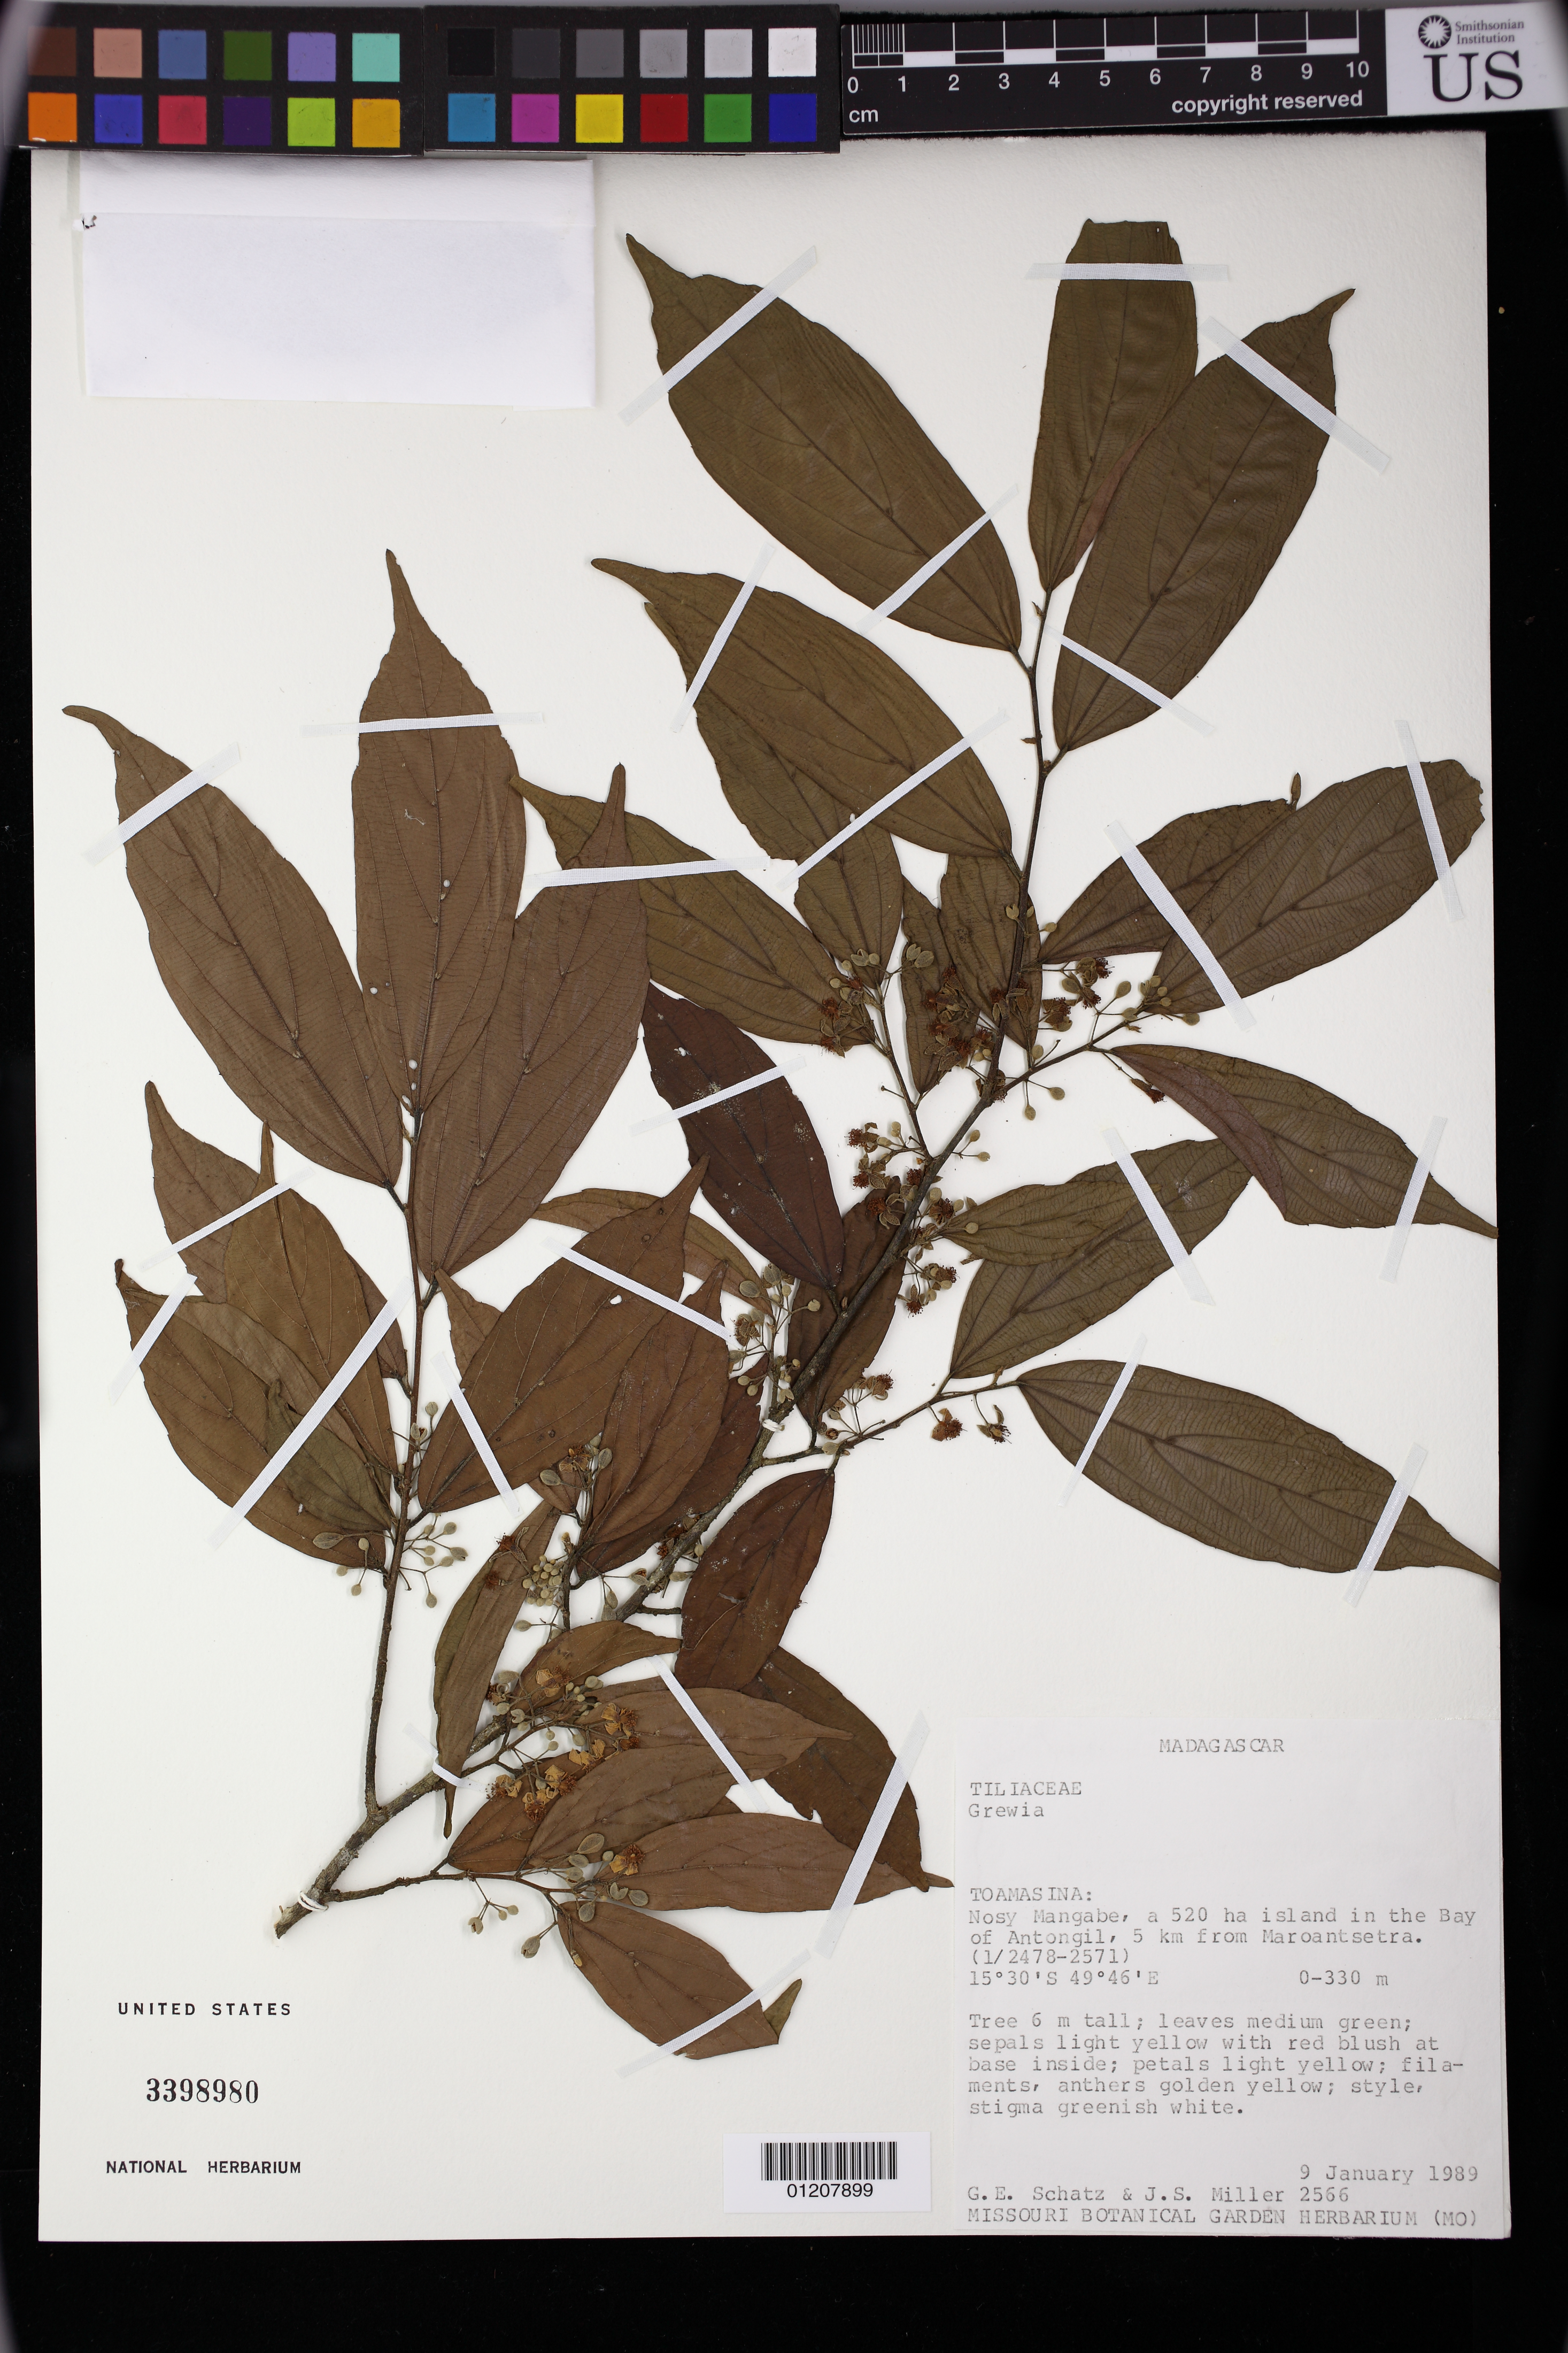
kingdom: Plantae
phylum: Tracheophyta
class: Magnoliopsida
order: Malvales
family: Malvaceae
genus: Grewia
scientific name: Grewia brideliifolia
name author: Baill.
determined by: Jourdain-Fievet, L.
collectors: G. Schatz & J. S. Miller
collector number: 2566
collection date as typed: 01 Sep 1989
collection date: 1989-09-01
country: Madagascar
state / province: Analanjirofo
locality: Toamasina. Nosy Mangabe, a 520 ha island in the Bay of Antongil, 5 km from Maroantsetra.. (1/2478-2571)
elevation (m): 0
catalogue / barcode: US 3398980